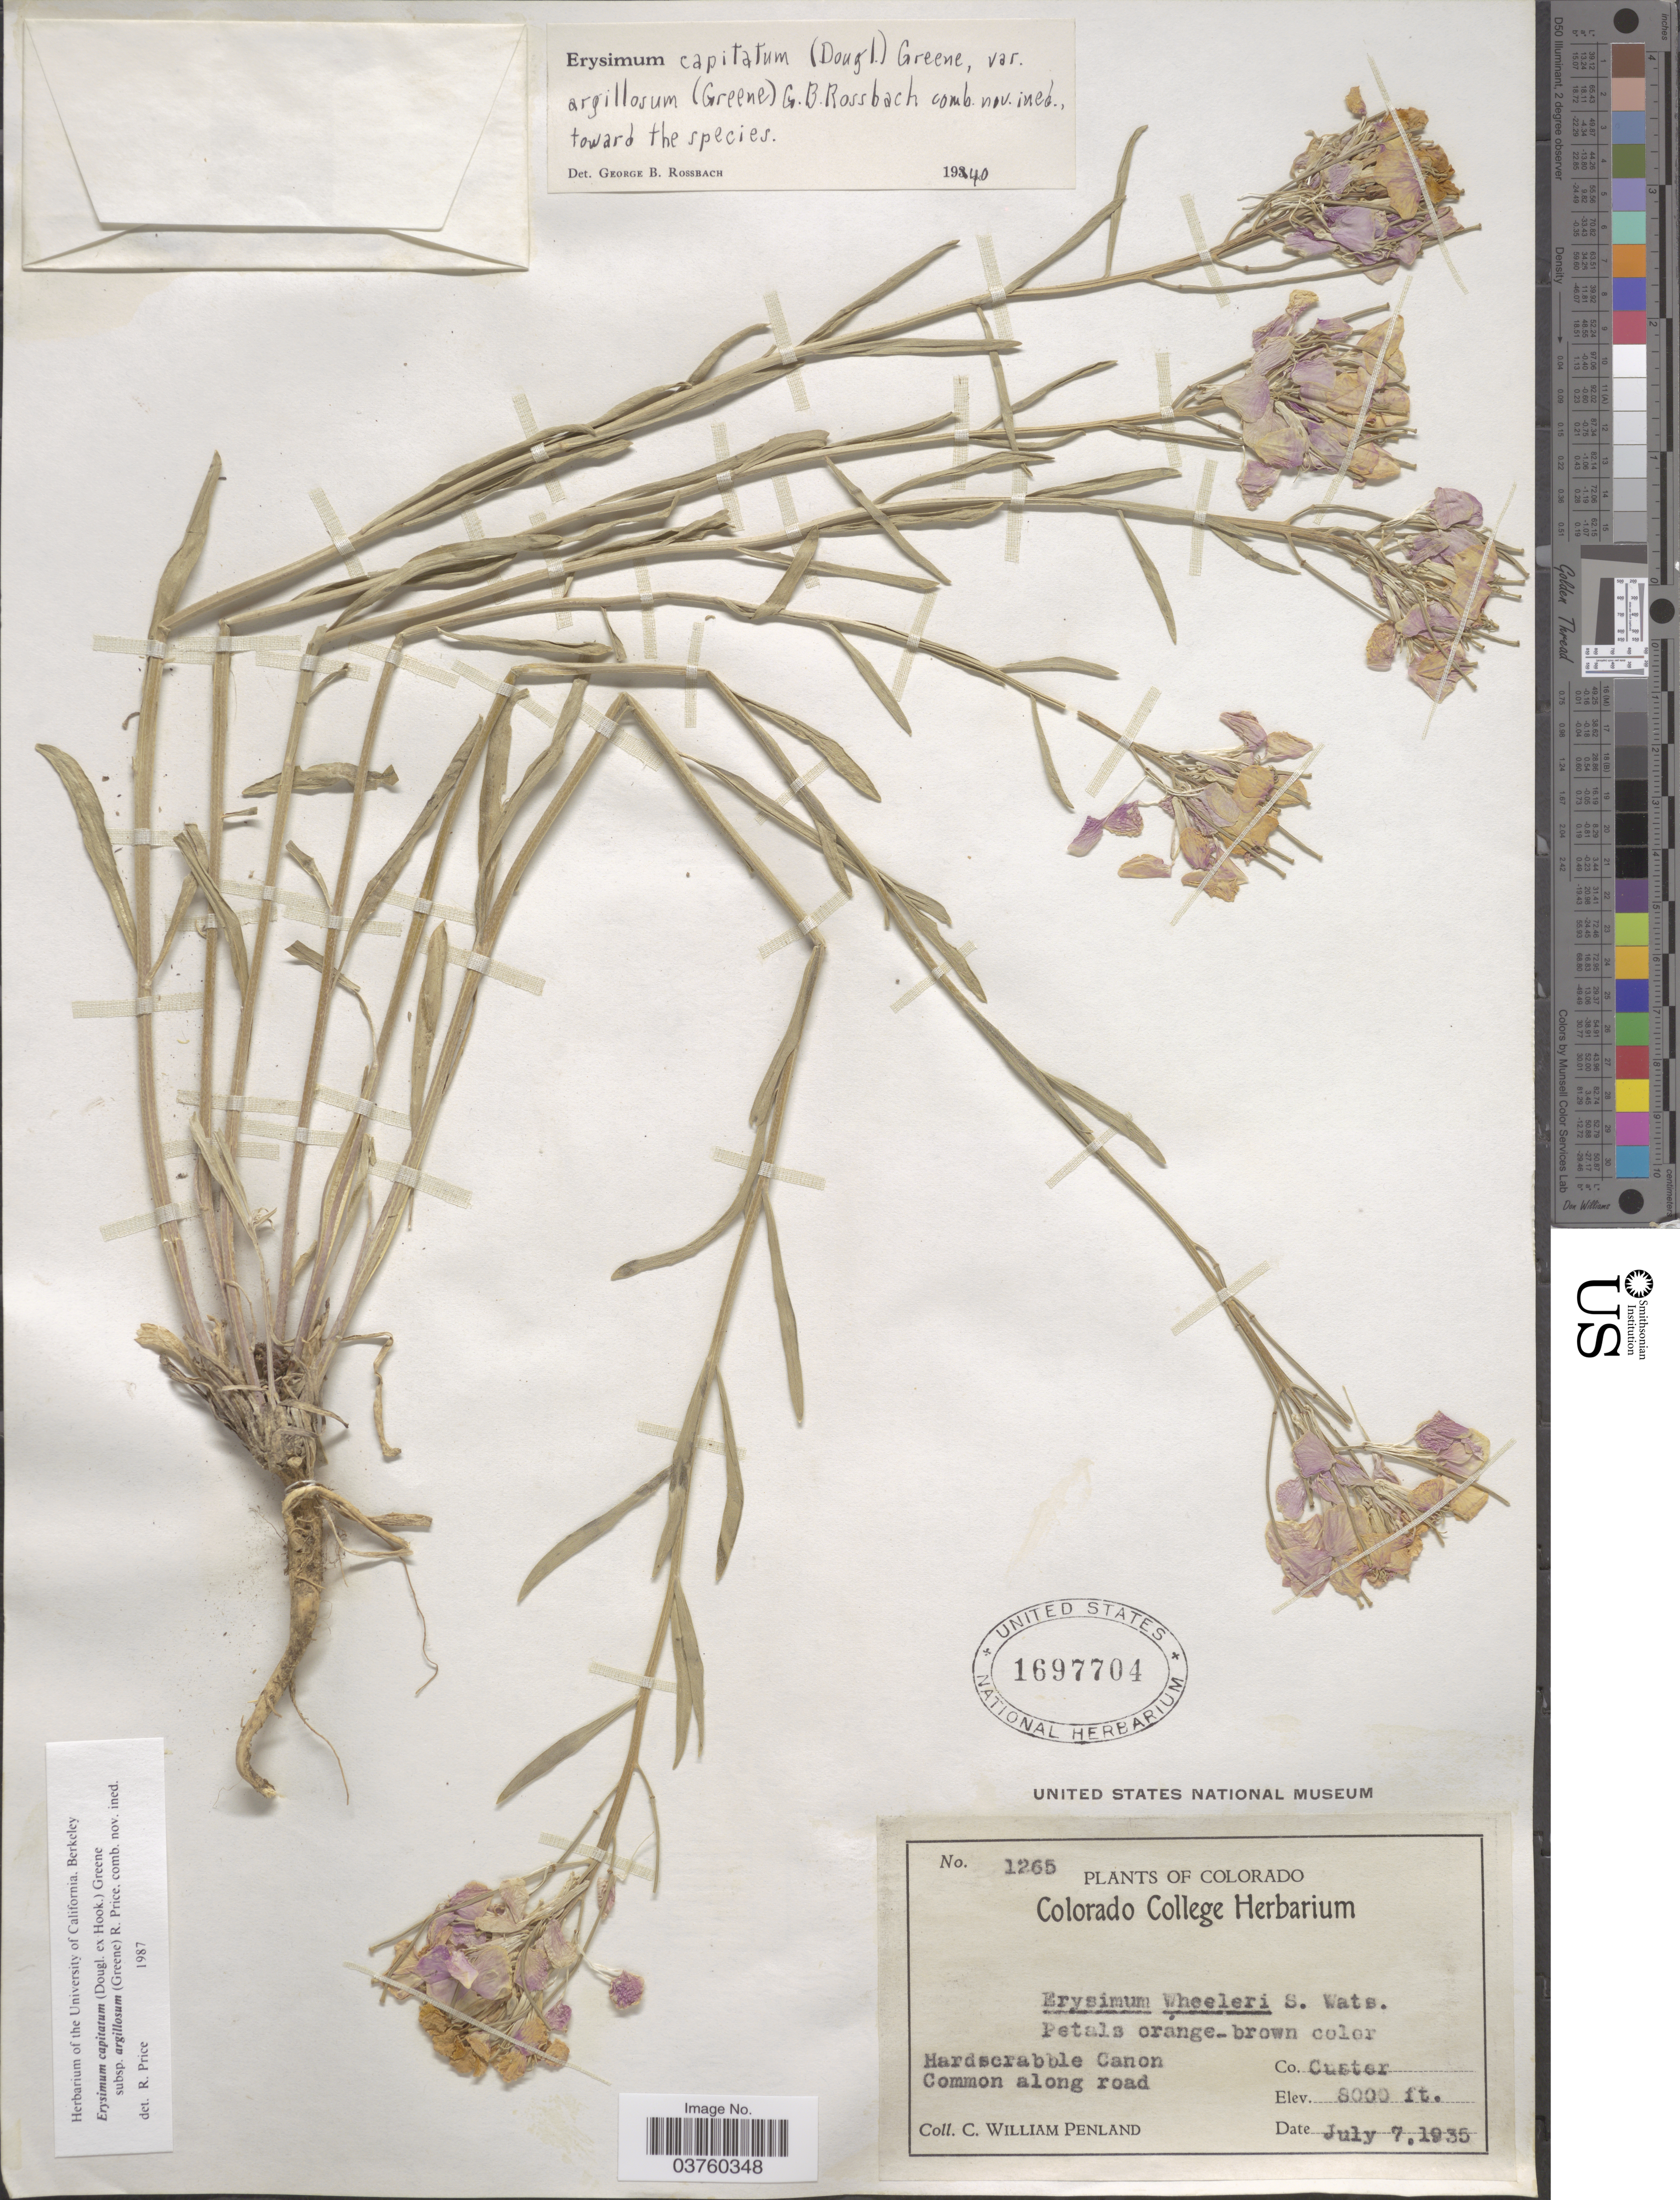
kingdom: Plantae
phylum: Tracheophyta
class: Magnoliopsida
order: Brassicales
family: Brassicaceae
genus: Erysimum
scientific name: Erysimum capitatum var. argillosum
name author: (Greene) R.J. Davis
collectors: C. W. Penland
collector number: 1265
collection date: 1935-07-07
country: United States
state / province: Colorado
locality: Hardscrabble Canon. Common along road. Custer Co.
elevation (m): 2438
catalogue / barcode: US 1697704